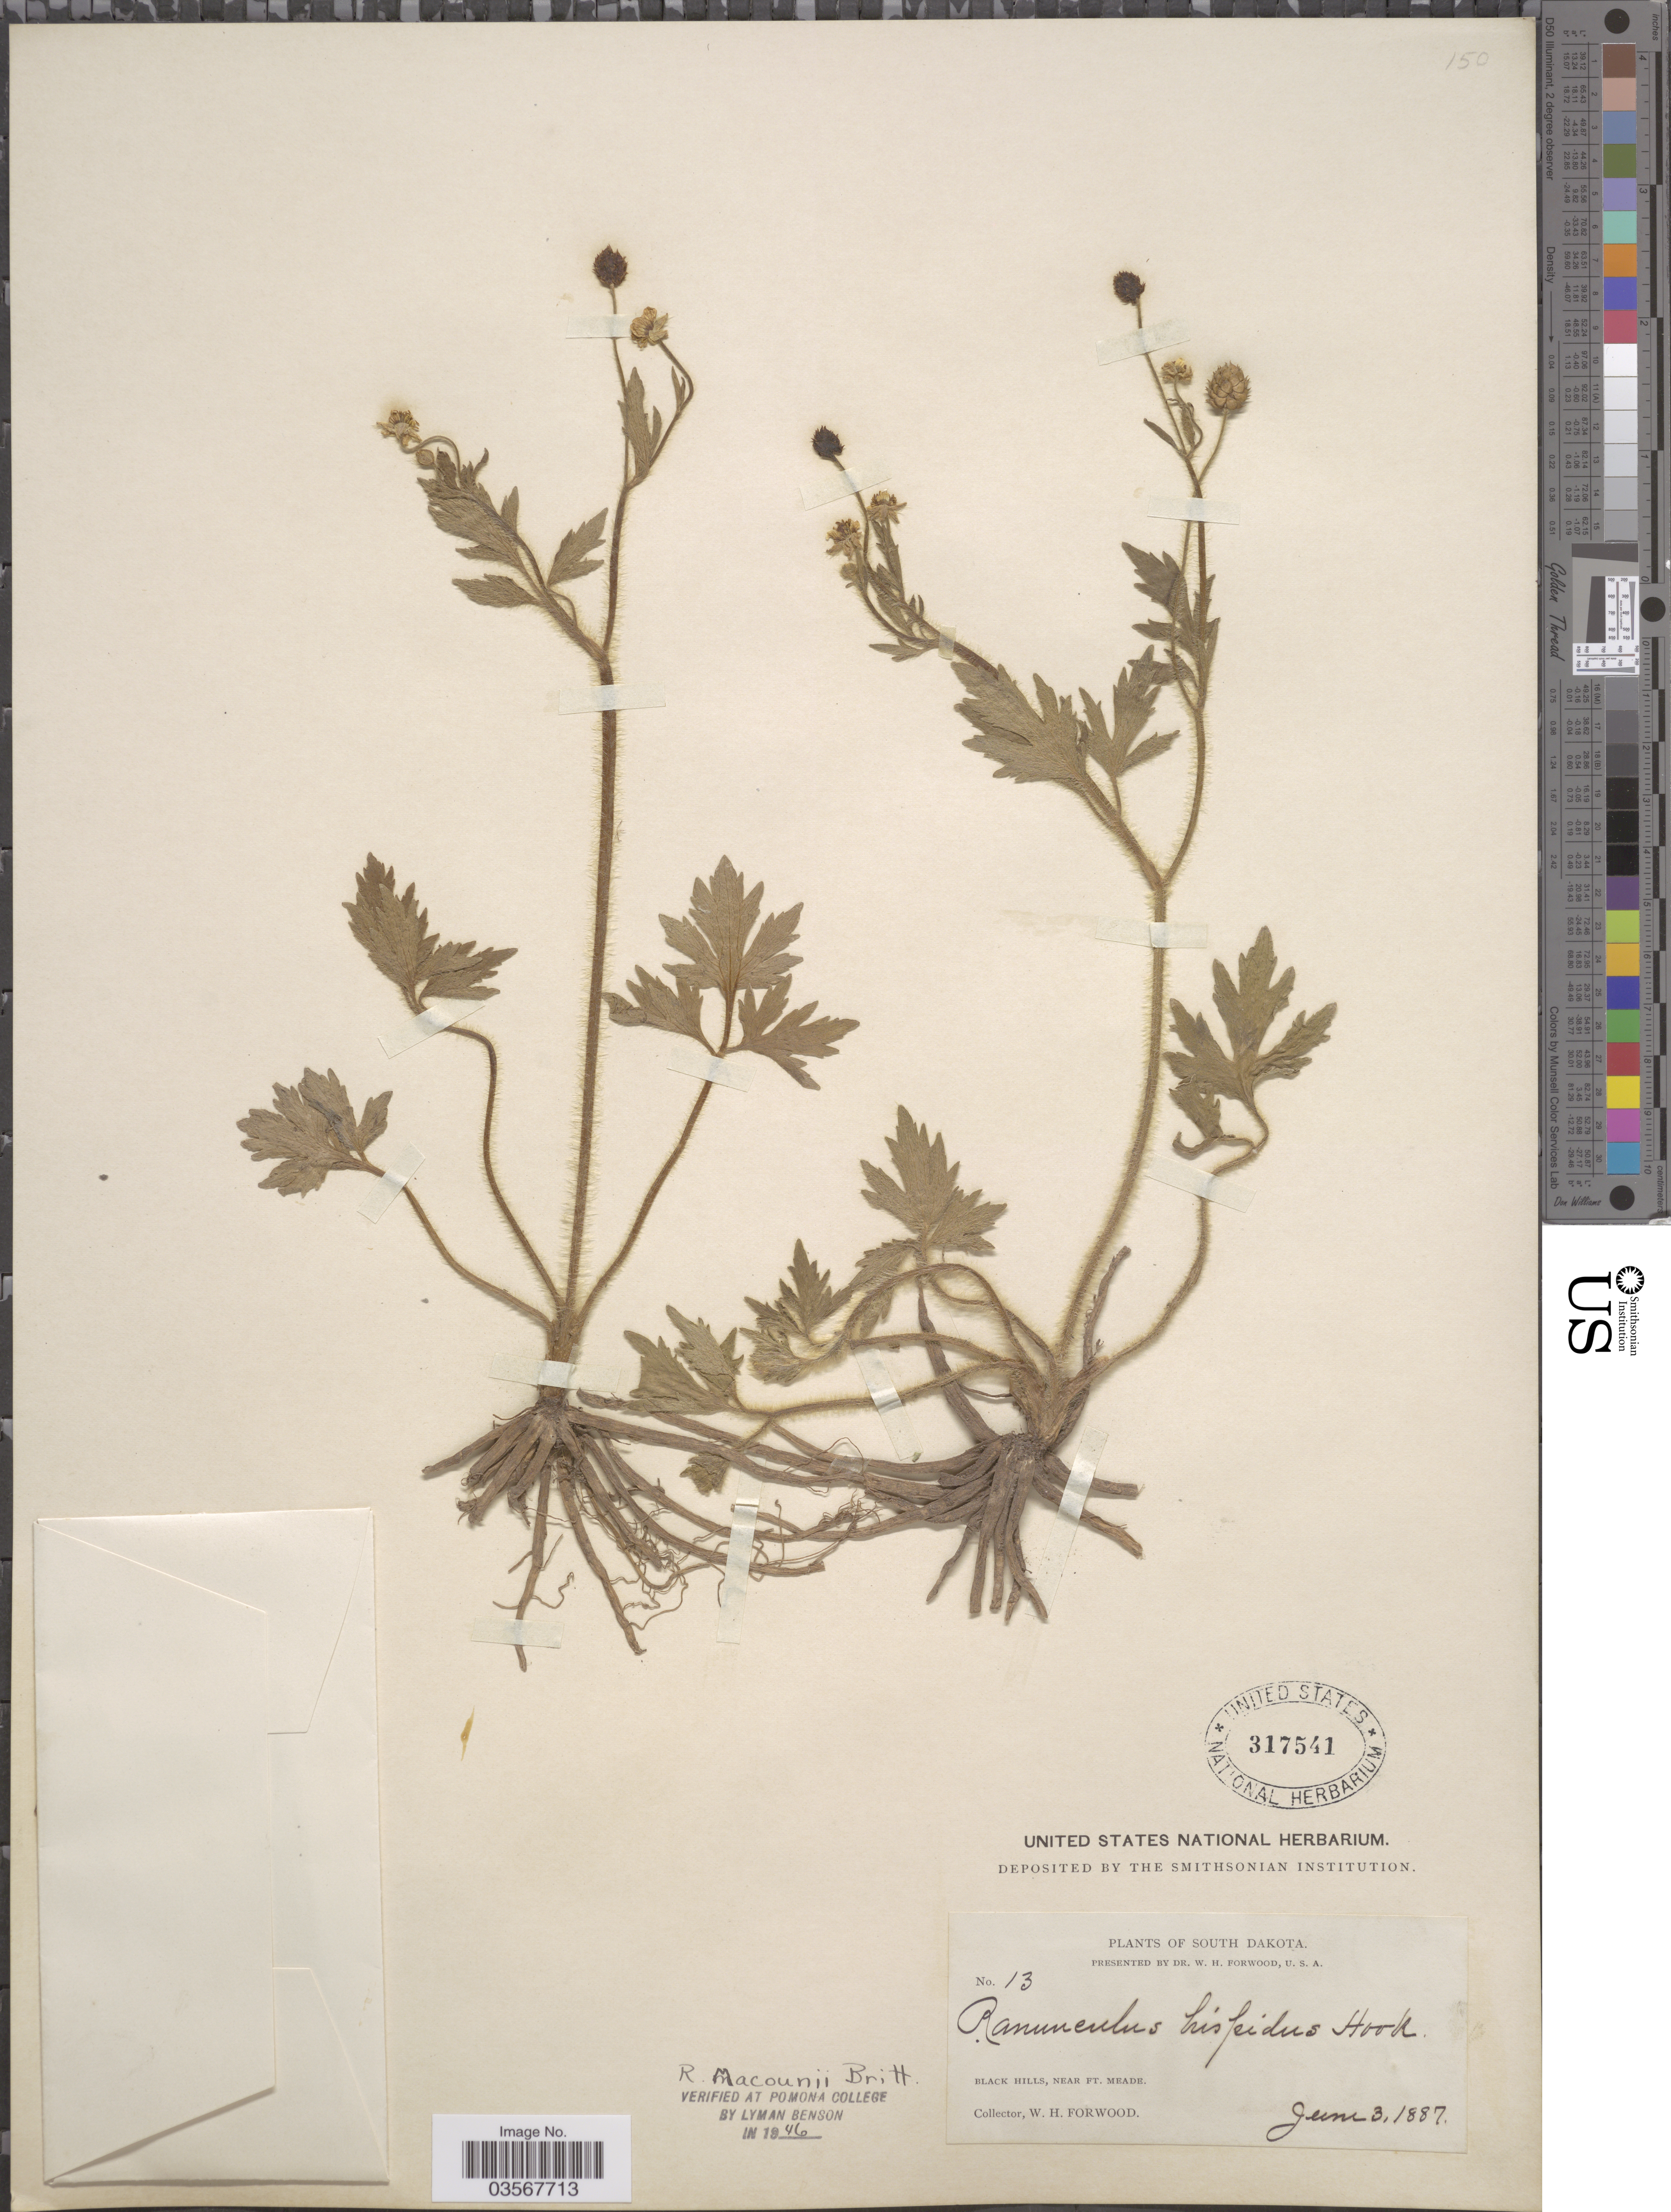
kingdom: Plantae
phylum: Tracheophyta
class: Magnoliopsida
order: Ranunculales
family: Ranunculaceae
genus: Ranunculus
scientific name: Ranunculus macounii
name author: Britton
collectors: W. Forwood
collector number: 13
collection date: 1887-06-03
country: United States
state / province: South Dakota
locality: Black Hills, near Ft. Meade.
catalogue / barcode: US 317541